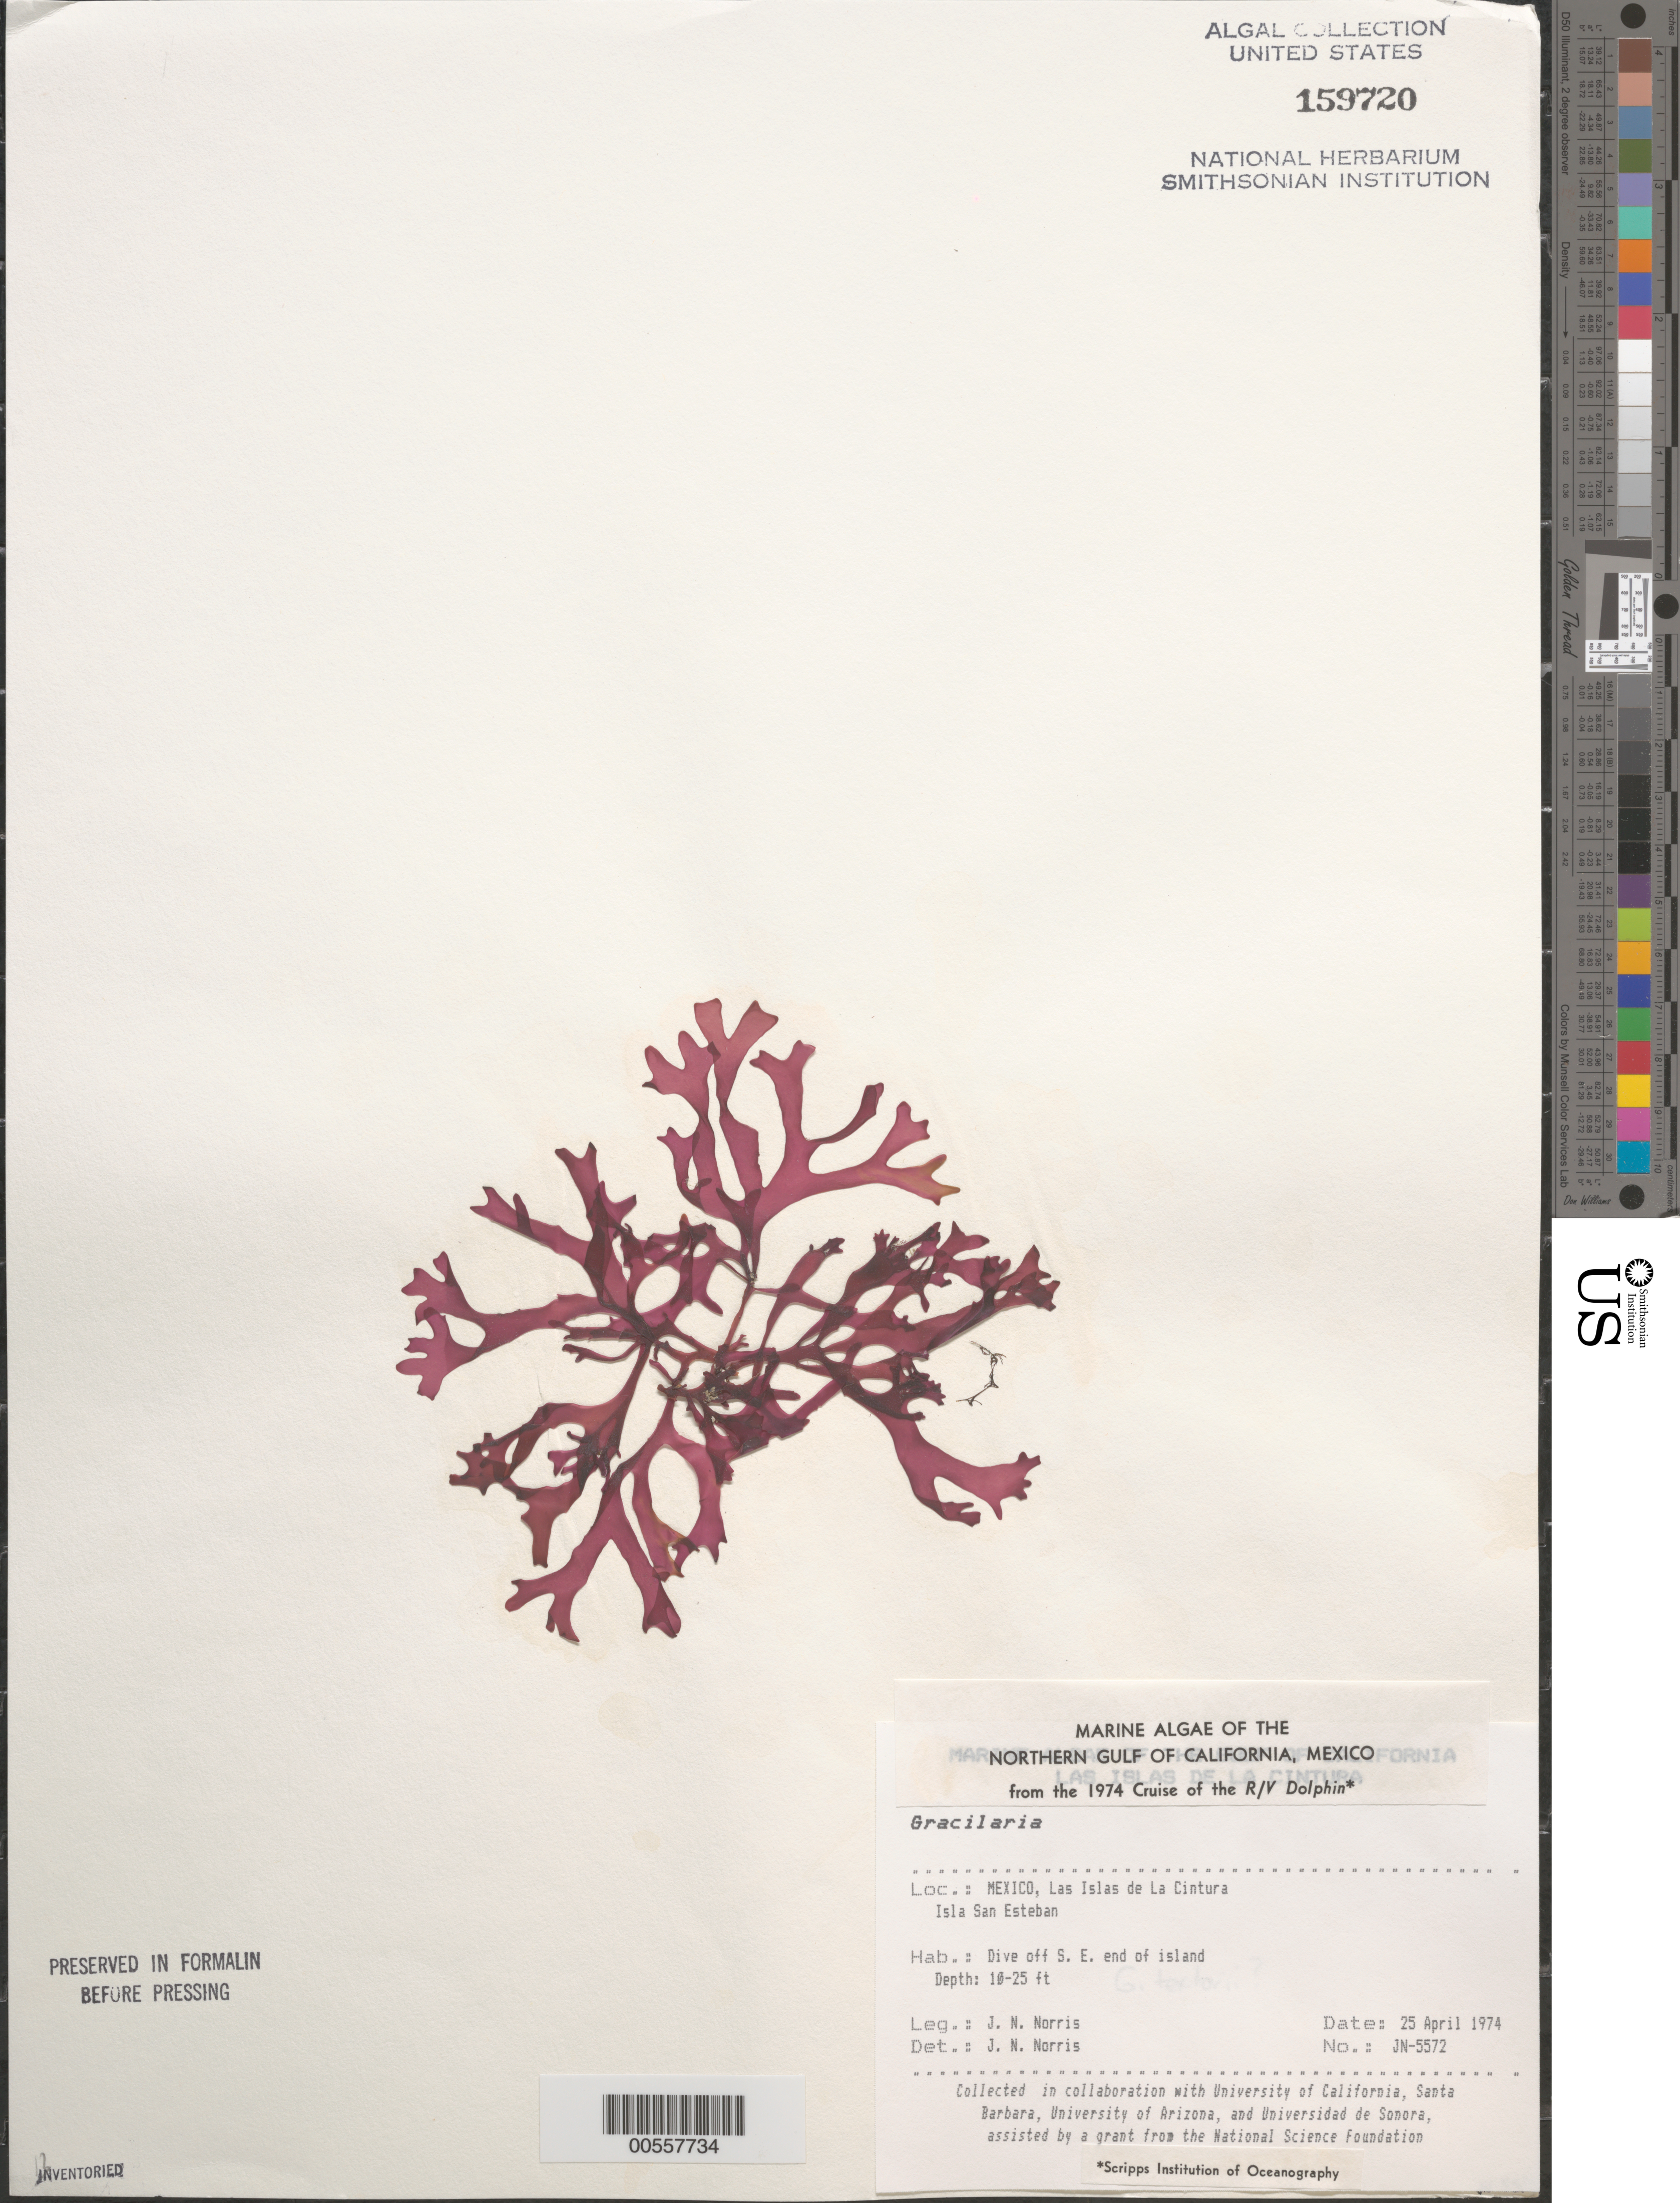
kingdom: Plantae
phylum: Rhodophyta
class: Florideophyceae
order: Gracilariales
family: Gracilariaceae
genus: Gracilaria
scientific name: Gracilaria sp.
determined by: Norris, James N.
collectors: J. N. Norris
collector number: JN-5572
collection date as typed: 25 Apr 1974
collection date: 1974-04-25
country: Mexico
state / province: Baja California Norte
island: Isla San Esteban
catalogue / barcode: US 159720